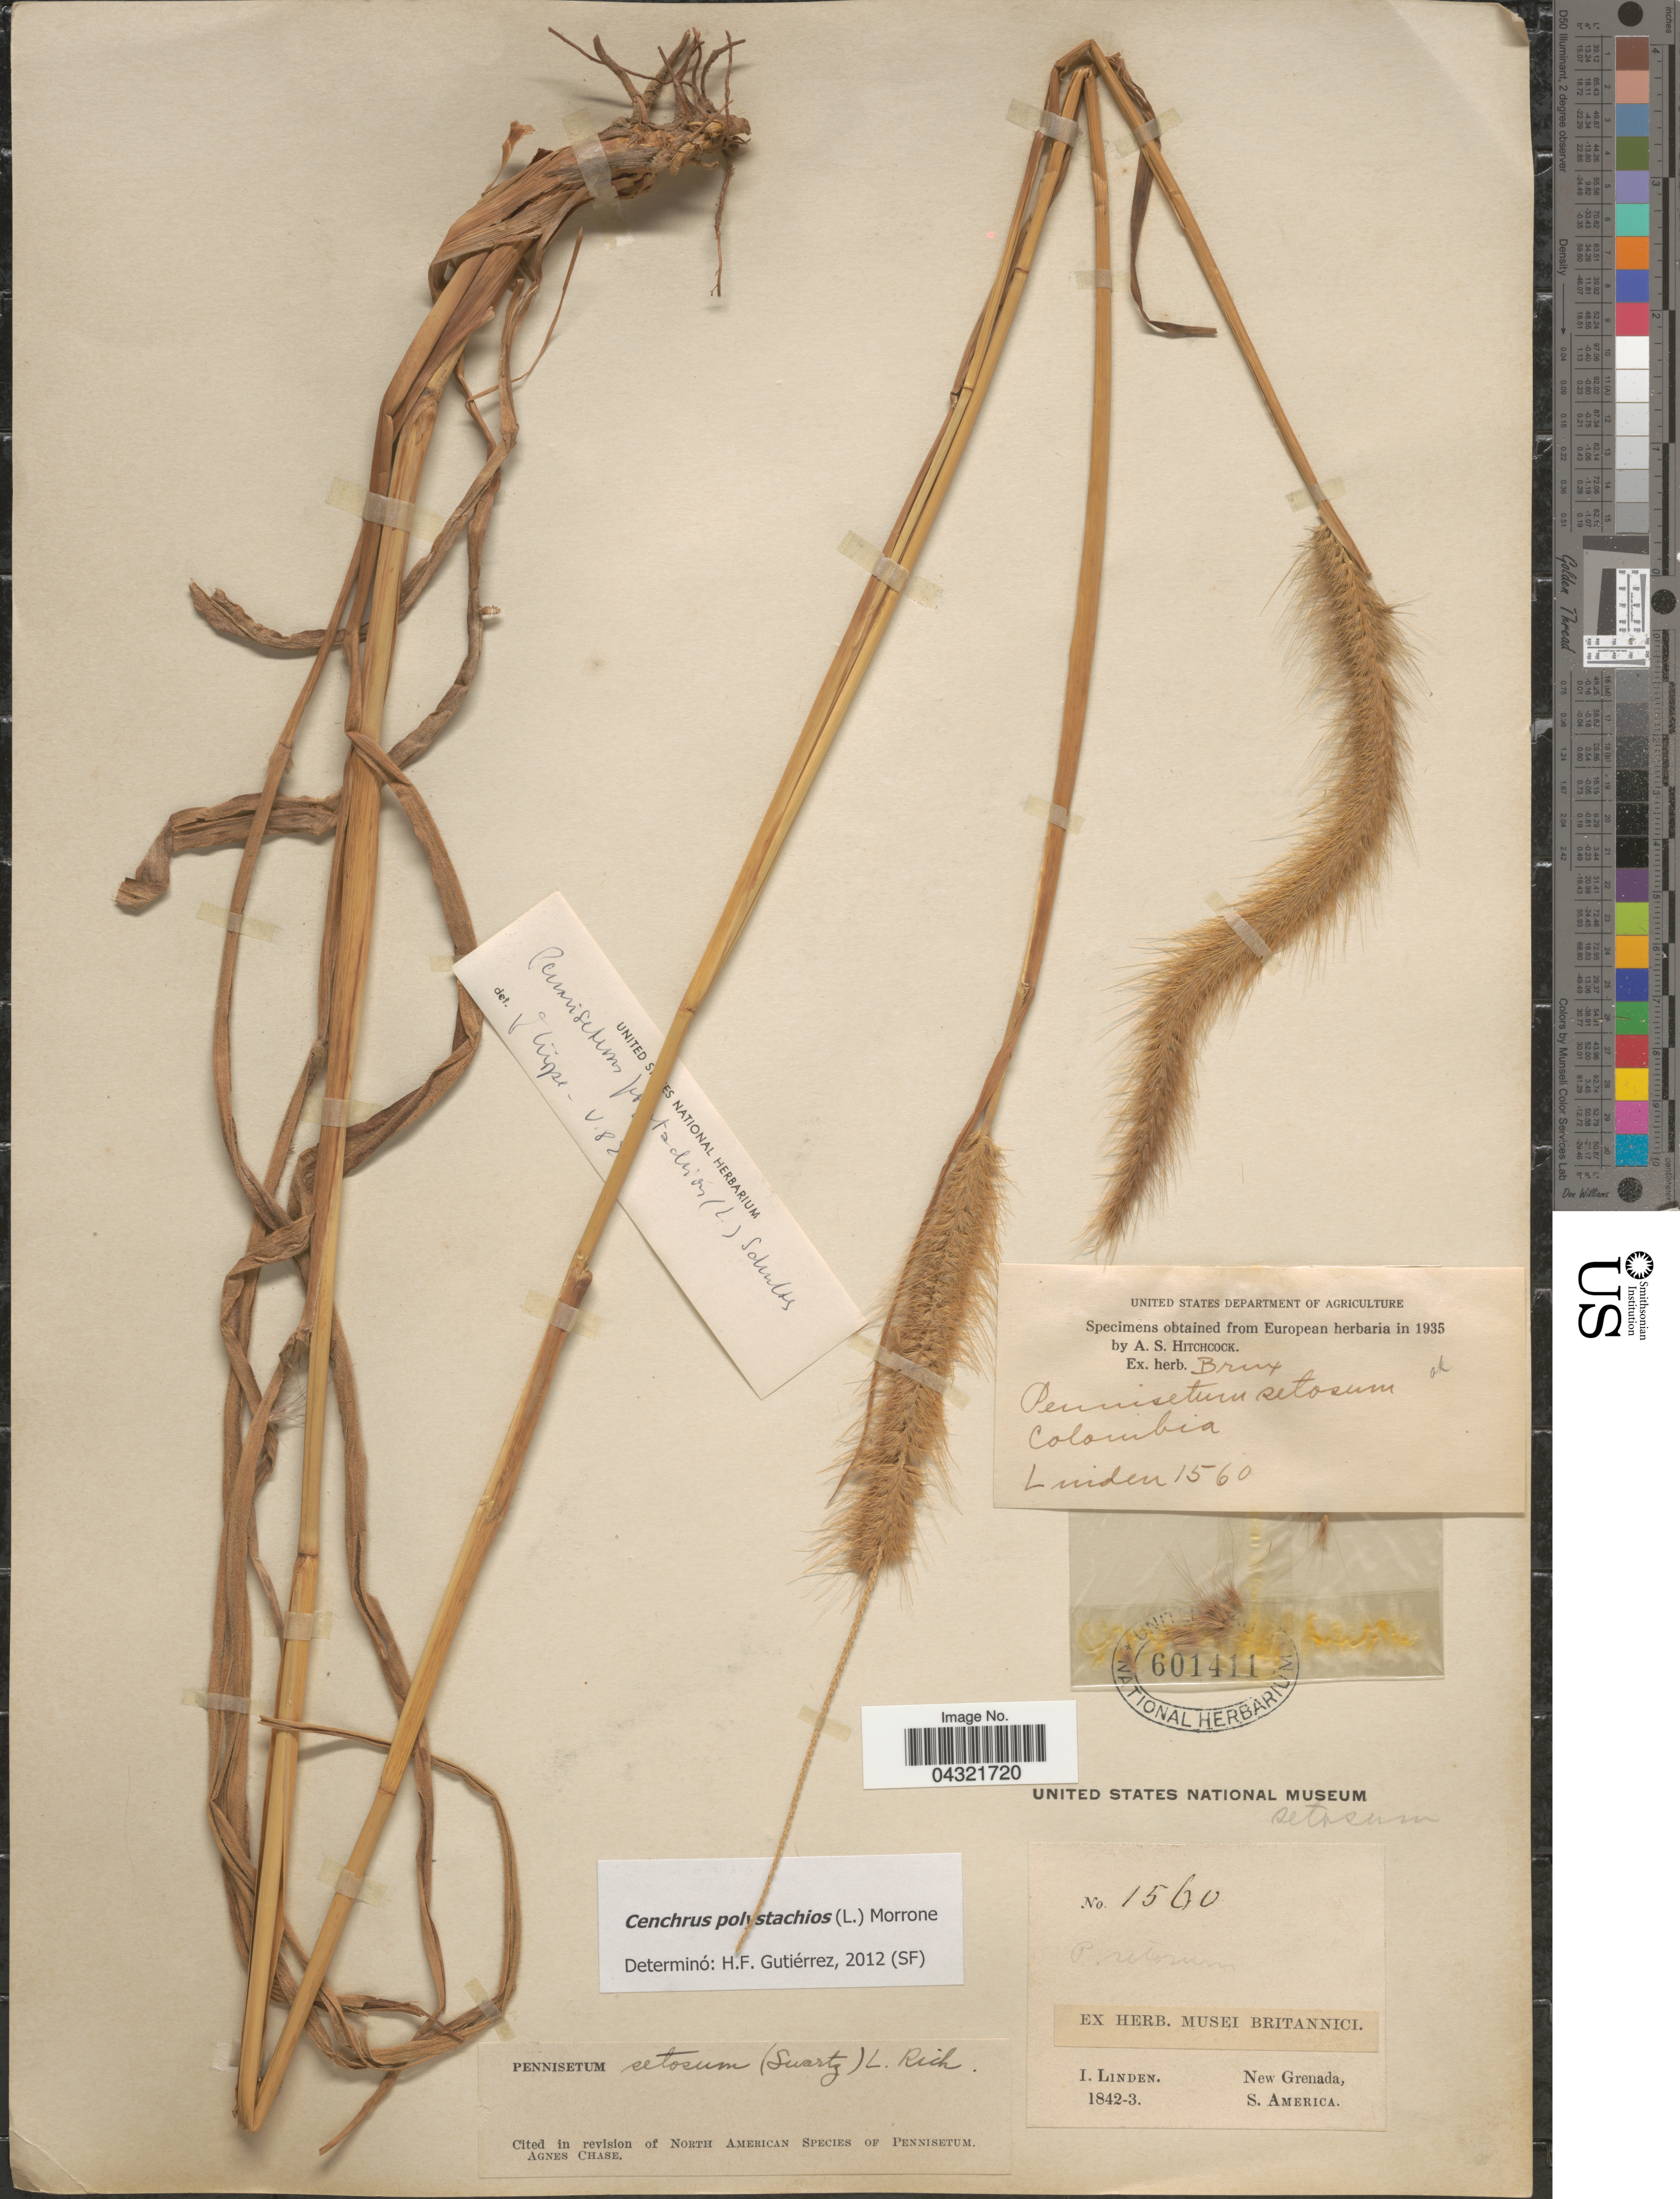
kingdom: Plantae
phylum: Tracheophyta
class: Liliopsida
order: Poales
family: Poaceae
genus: Cenchrus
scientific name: Cenchrus polystachios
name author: (L.) Morrone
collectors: I. Linden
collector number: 1560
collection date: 1842/1843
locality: New Grenada, S. America.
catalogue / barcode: US 601411